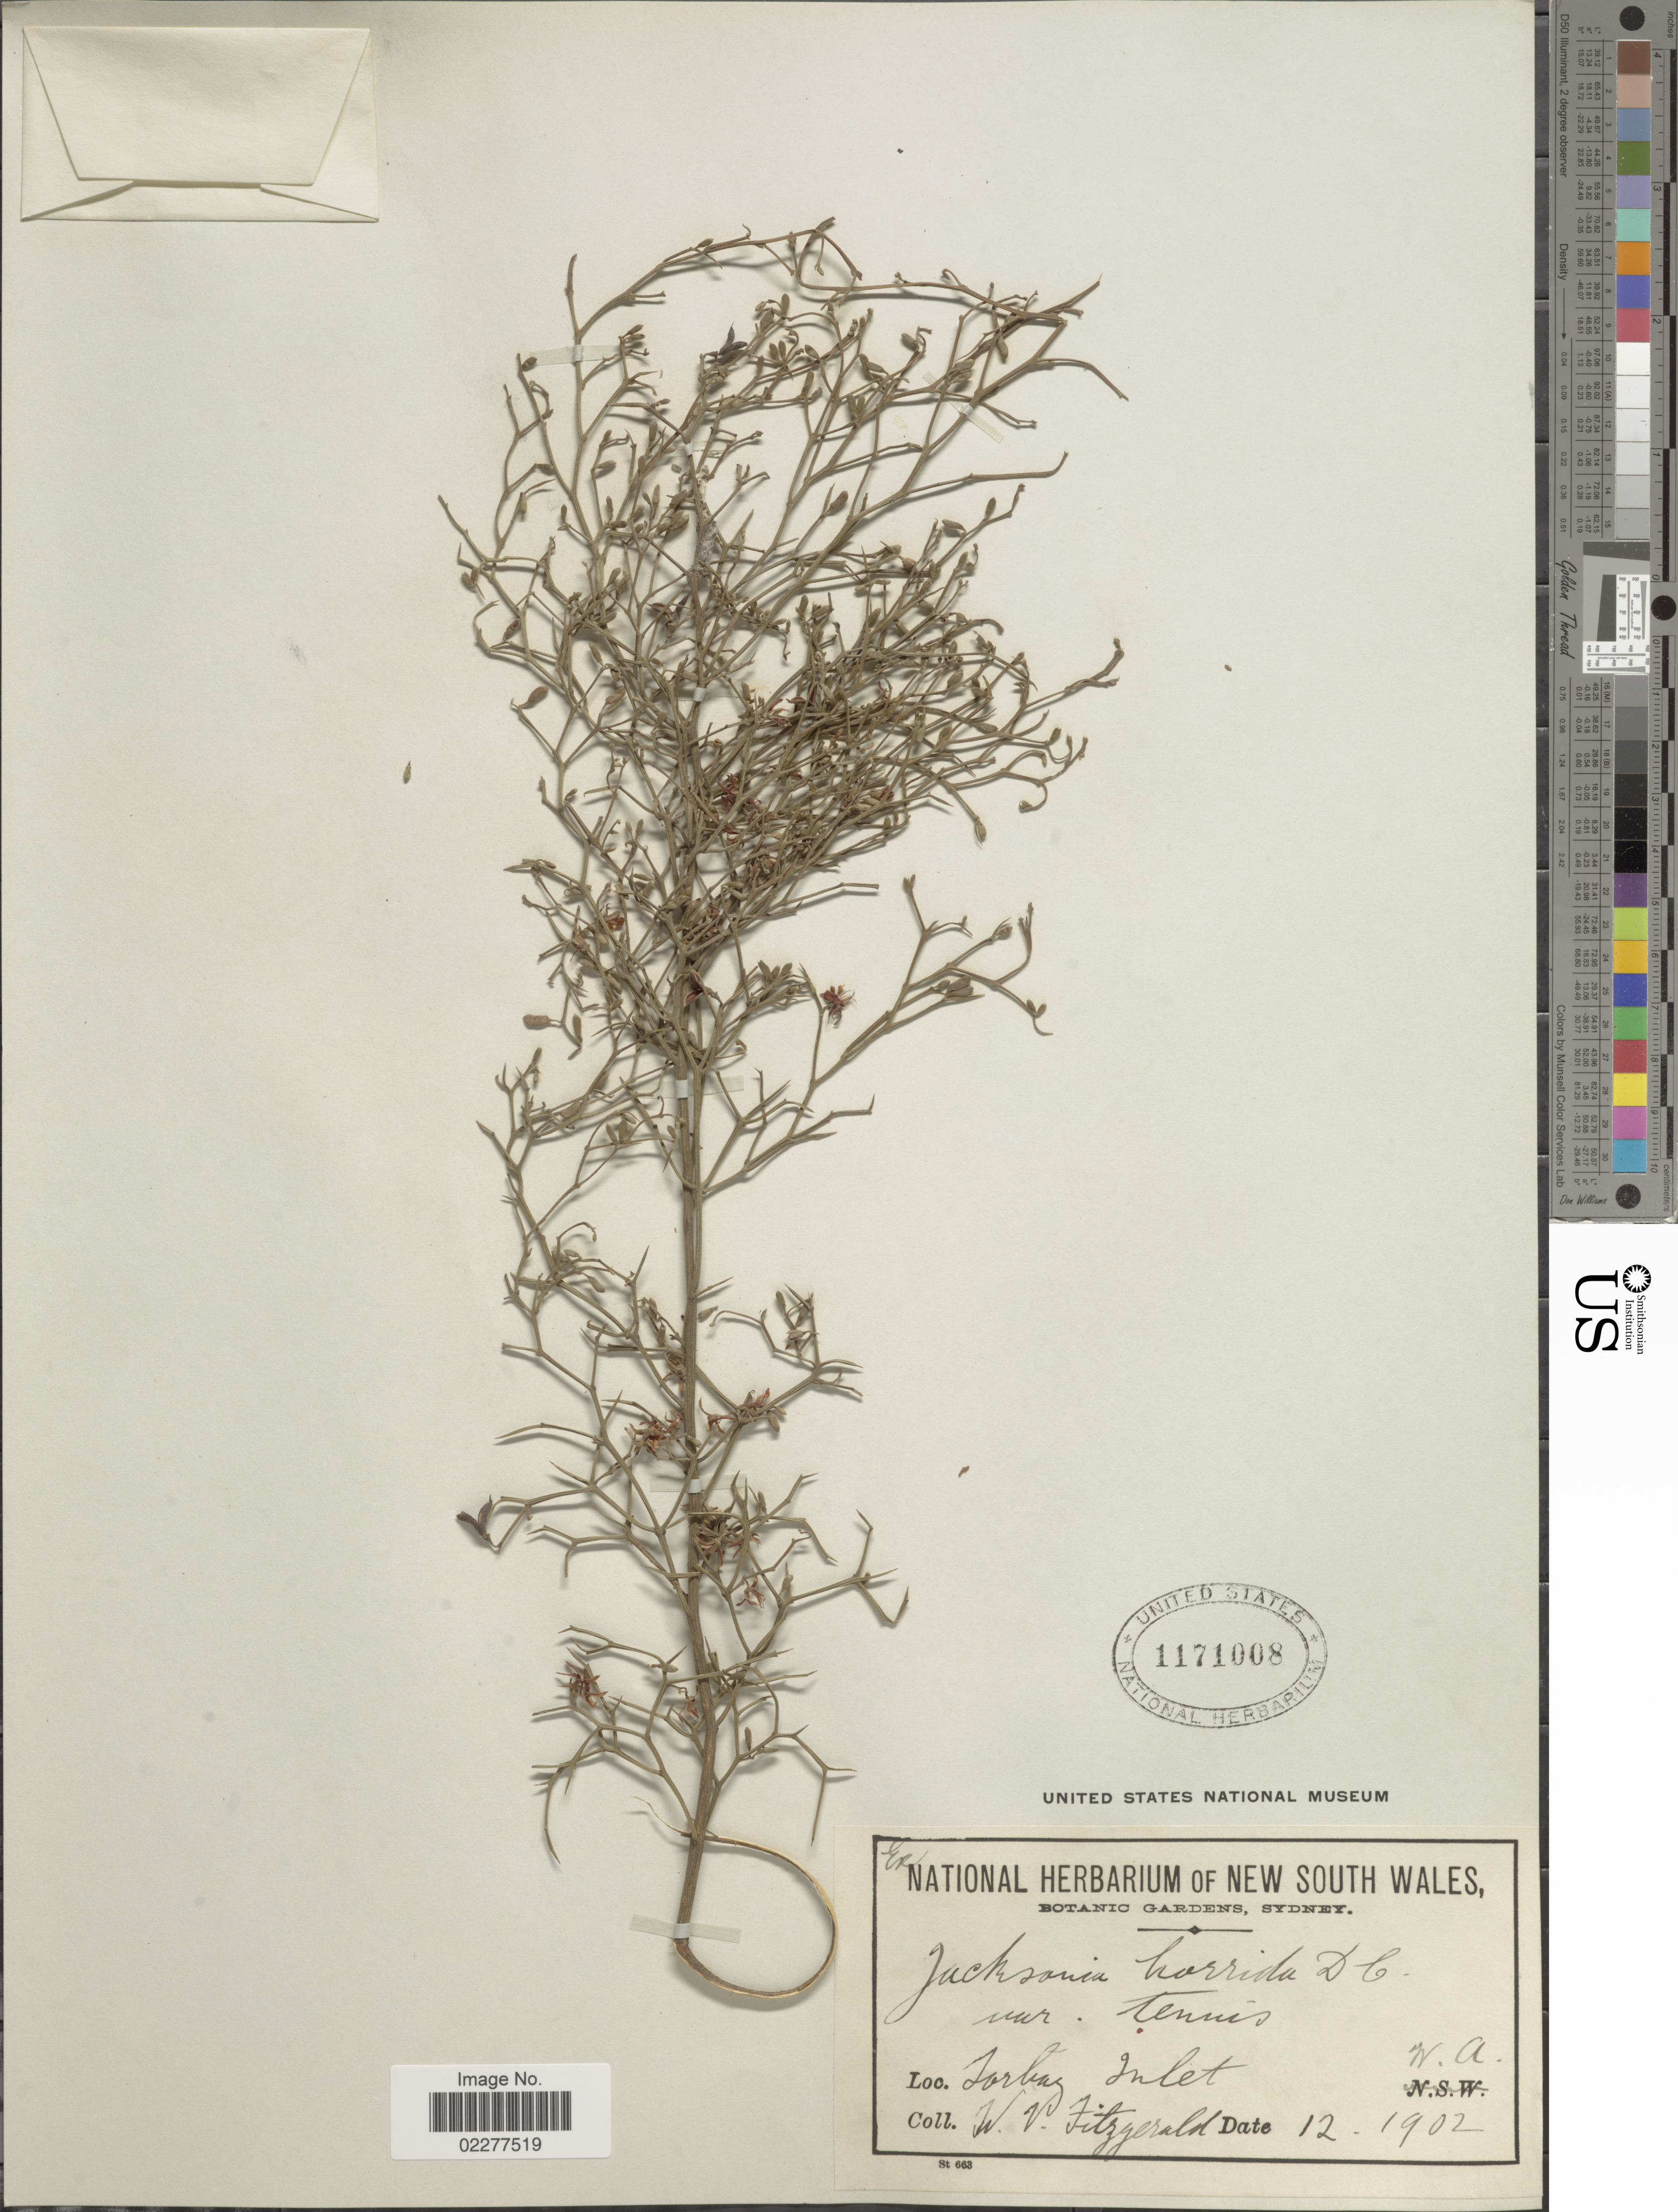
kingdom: Plantae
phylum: Tracheophyta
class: Magnoliopsida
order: Fabales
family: Fabaceae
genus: Jacksonia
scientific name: Jacksonia horrida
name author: DC.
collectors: W. Fitzgerald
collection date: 1902-12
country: Australia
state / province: Western Australia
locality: Jorbay Inlet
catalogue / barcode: US 1171008